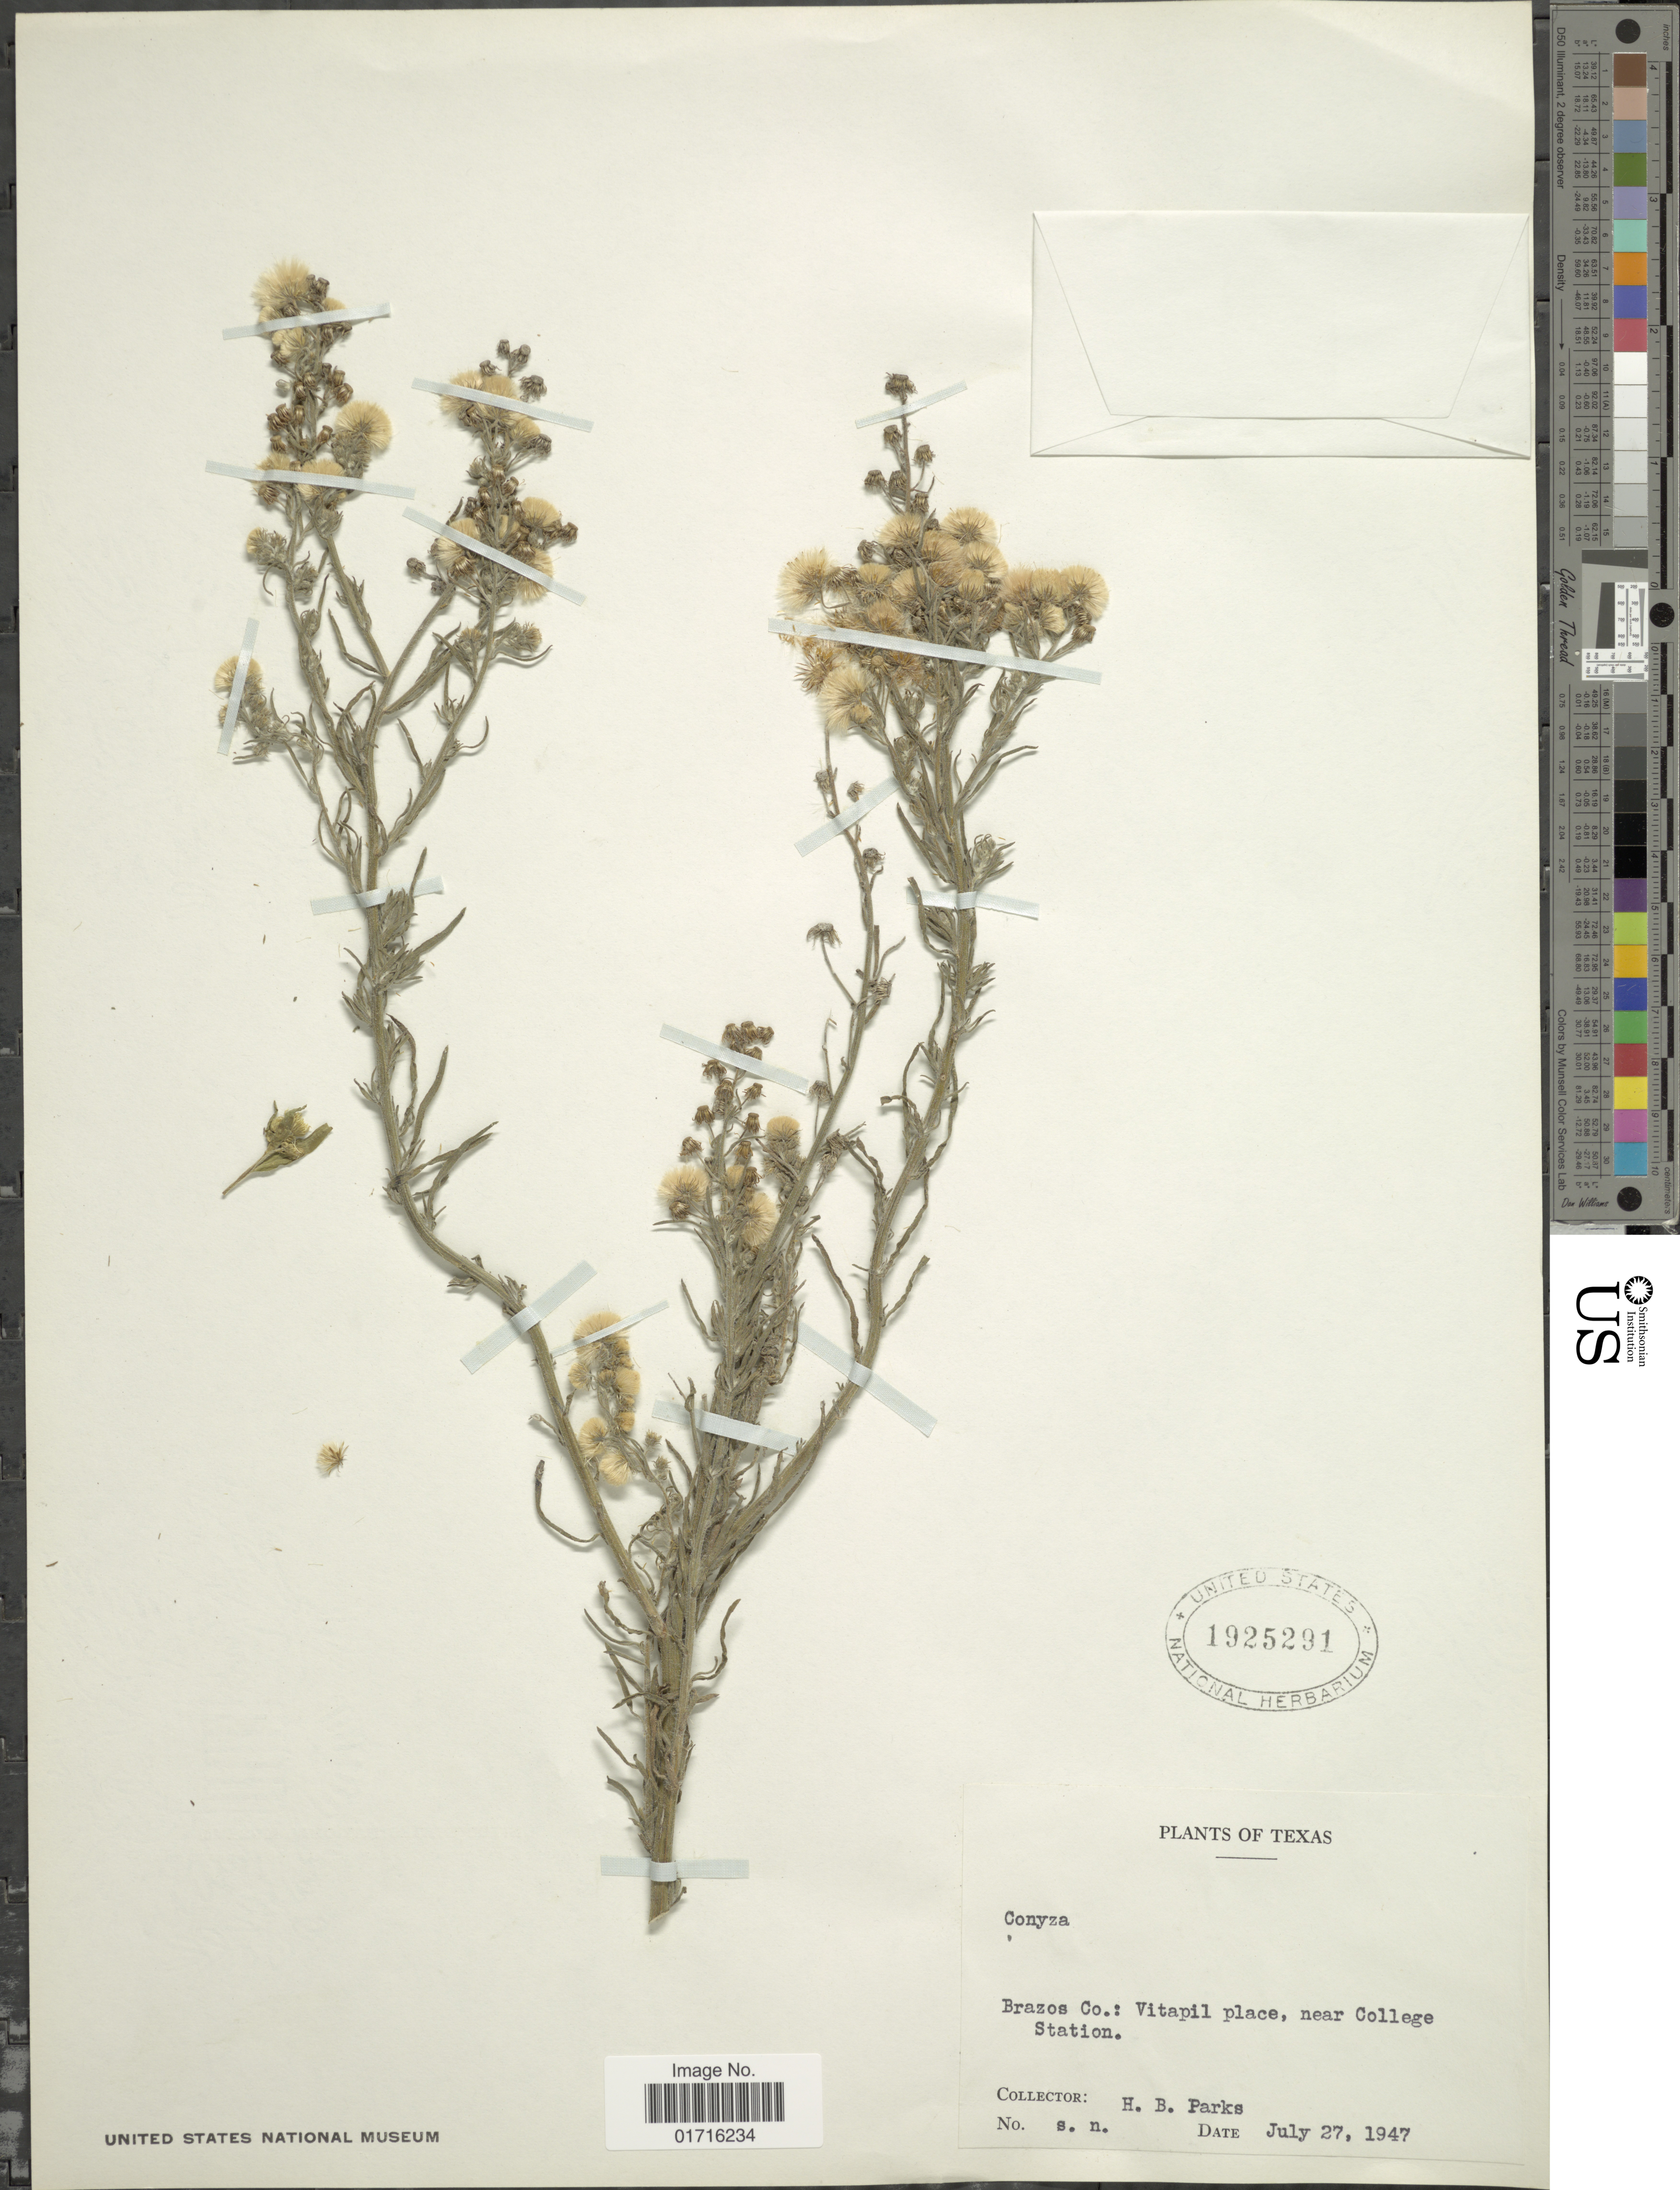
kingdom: Plantae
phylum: Tracheophyta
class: Magnoliopsida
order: Asterales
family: Asteraceae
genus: Conyza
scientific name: Conyza sp.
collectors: H. Parks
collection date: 1947-07-27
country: United States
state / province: Texas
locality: Brazos Co.: Vitapil place, near College Station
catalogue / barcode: US 1925291